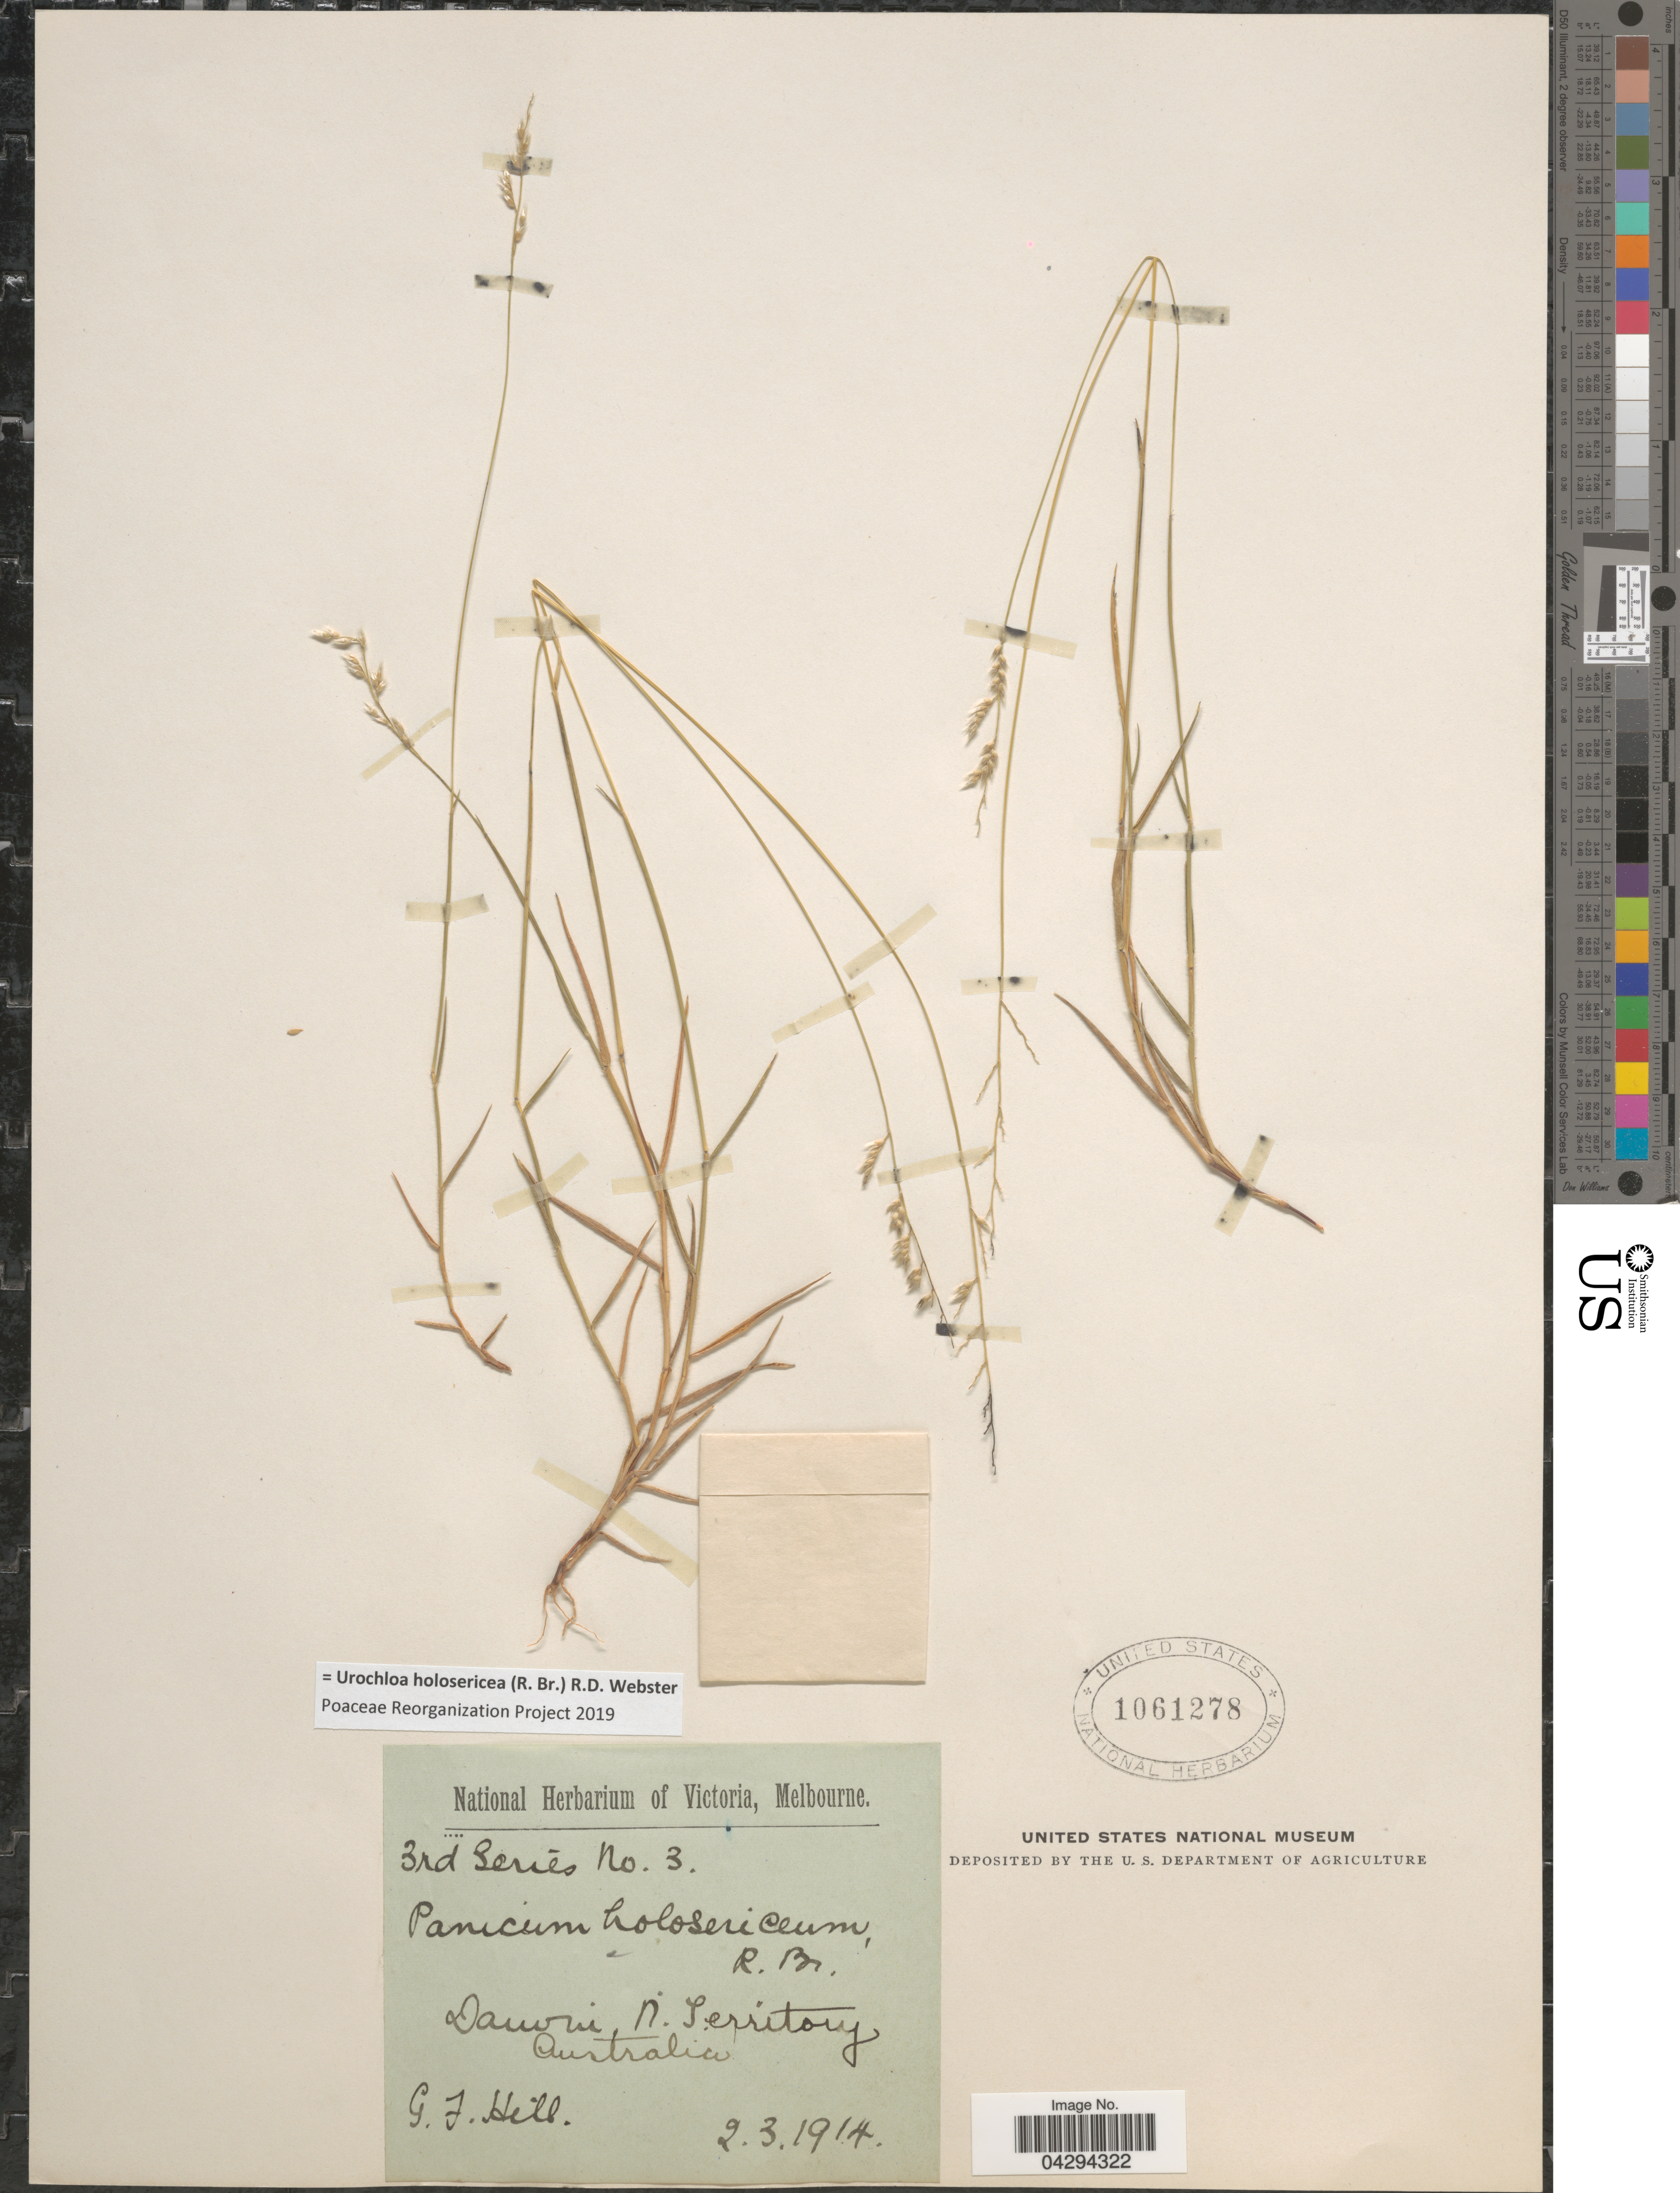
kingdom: Plantae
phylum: Tracheophyta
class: Liliopsida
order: Poales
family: Poaceae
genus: Urochloa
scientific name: Urochloa holosericea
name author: (R. Br.) R.D. Webster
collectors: G. Hill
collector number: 3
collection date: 1914-03-02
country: Australia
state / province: Northern Territory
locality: Darwin.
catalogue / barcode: US 1061278